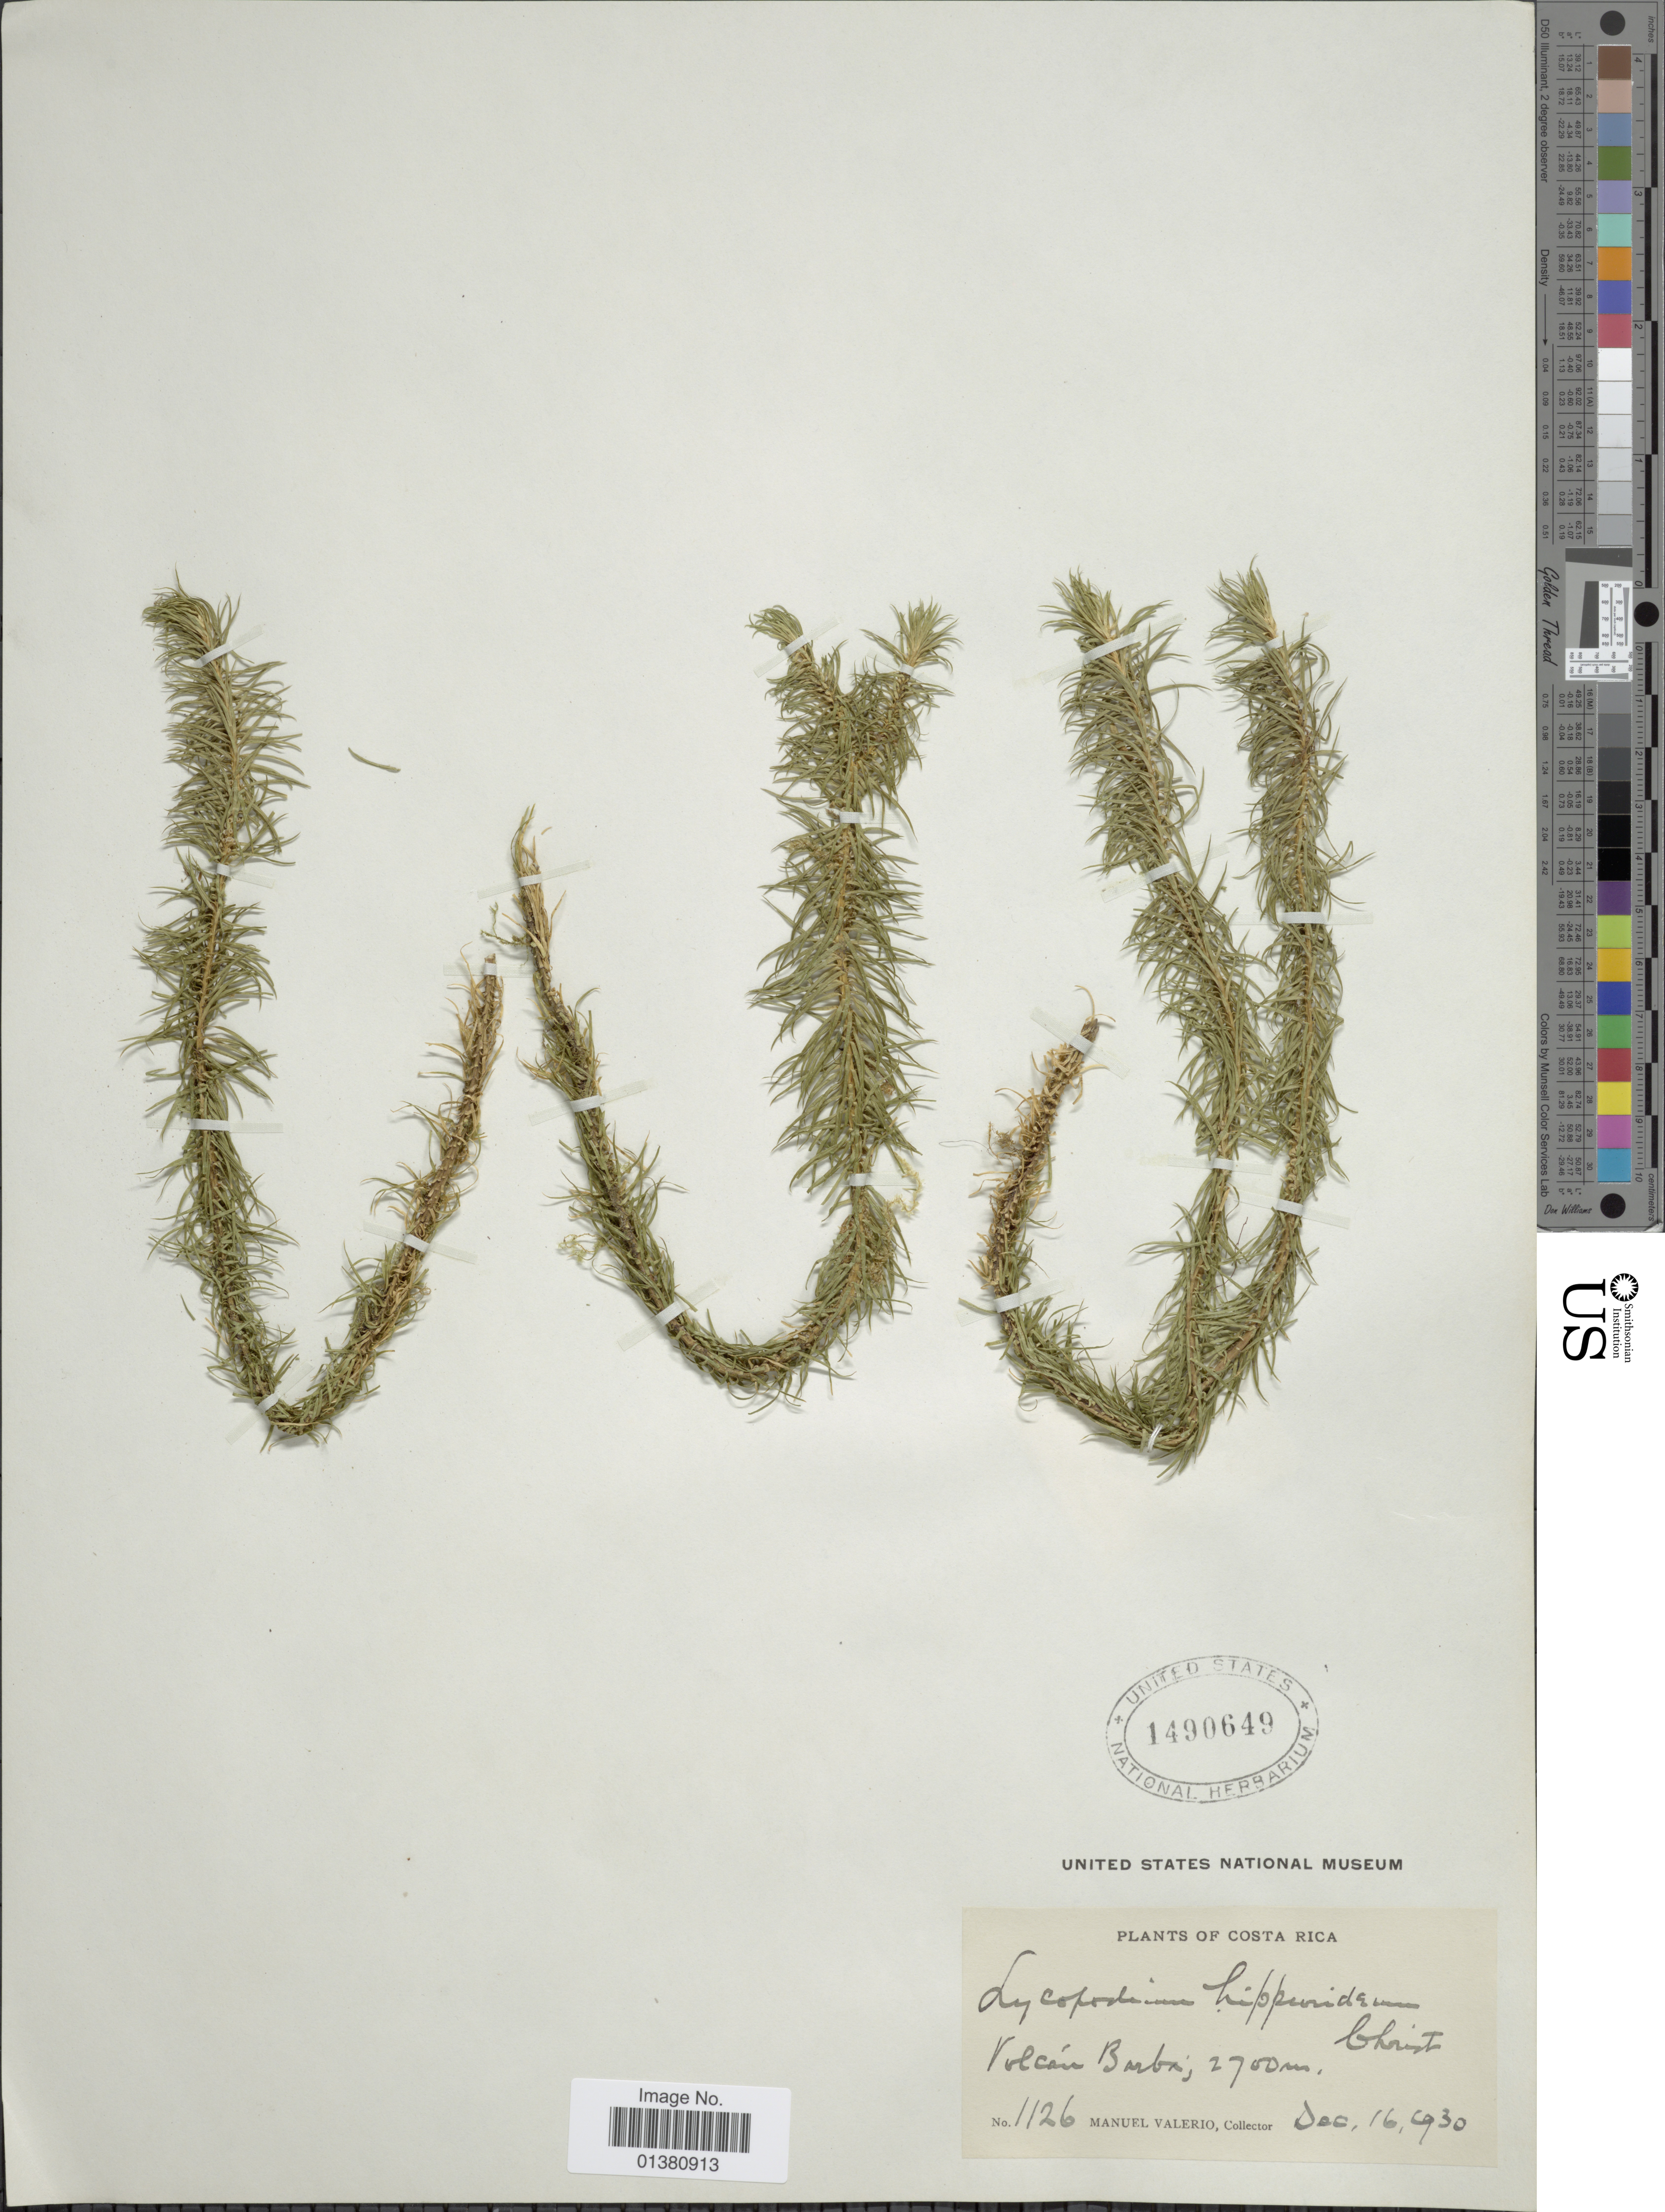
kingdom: Plantae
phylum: Tracheophyta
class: Lycopodiopsida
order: Lycopodiales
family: Lycopodiaceae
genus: Phlegmariurus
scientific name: Phlegmariurus hippurideus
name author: (Christ) B. Øllg.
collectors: M. Valerio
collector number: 1126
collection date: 1930-12-16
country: Costa Rica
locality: Volcán Barba [Barva Volcano]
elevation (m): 2700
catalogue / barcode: US 1490649